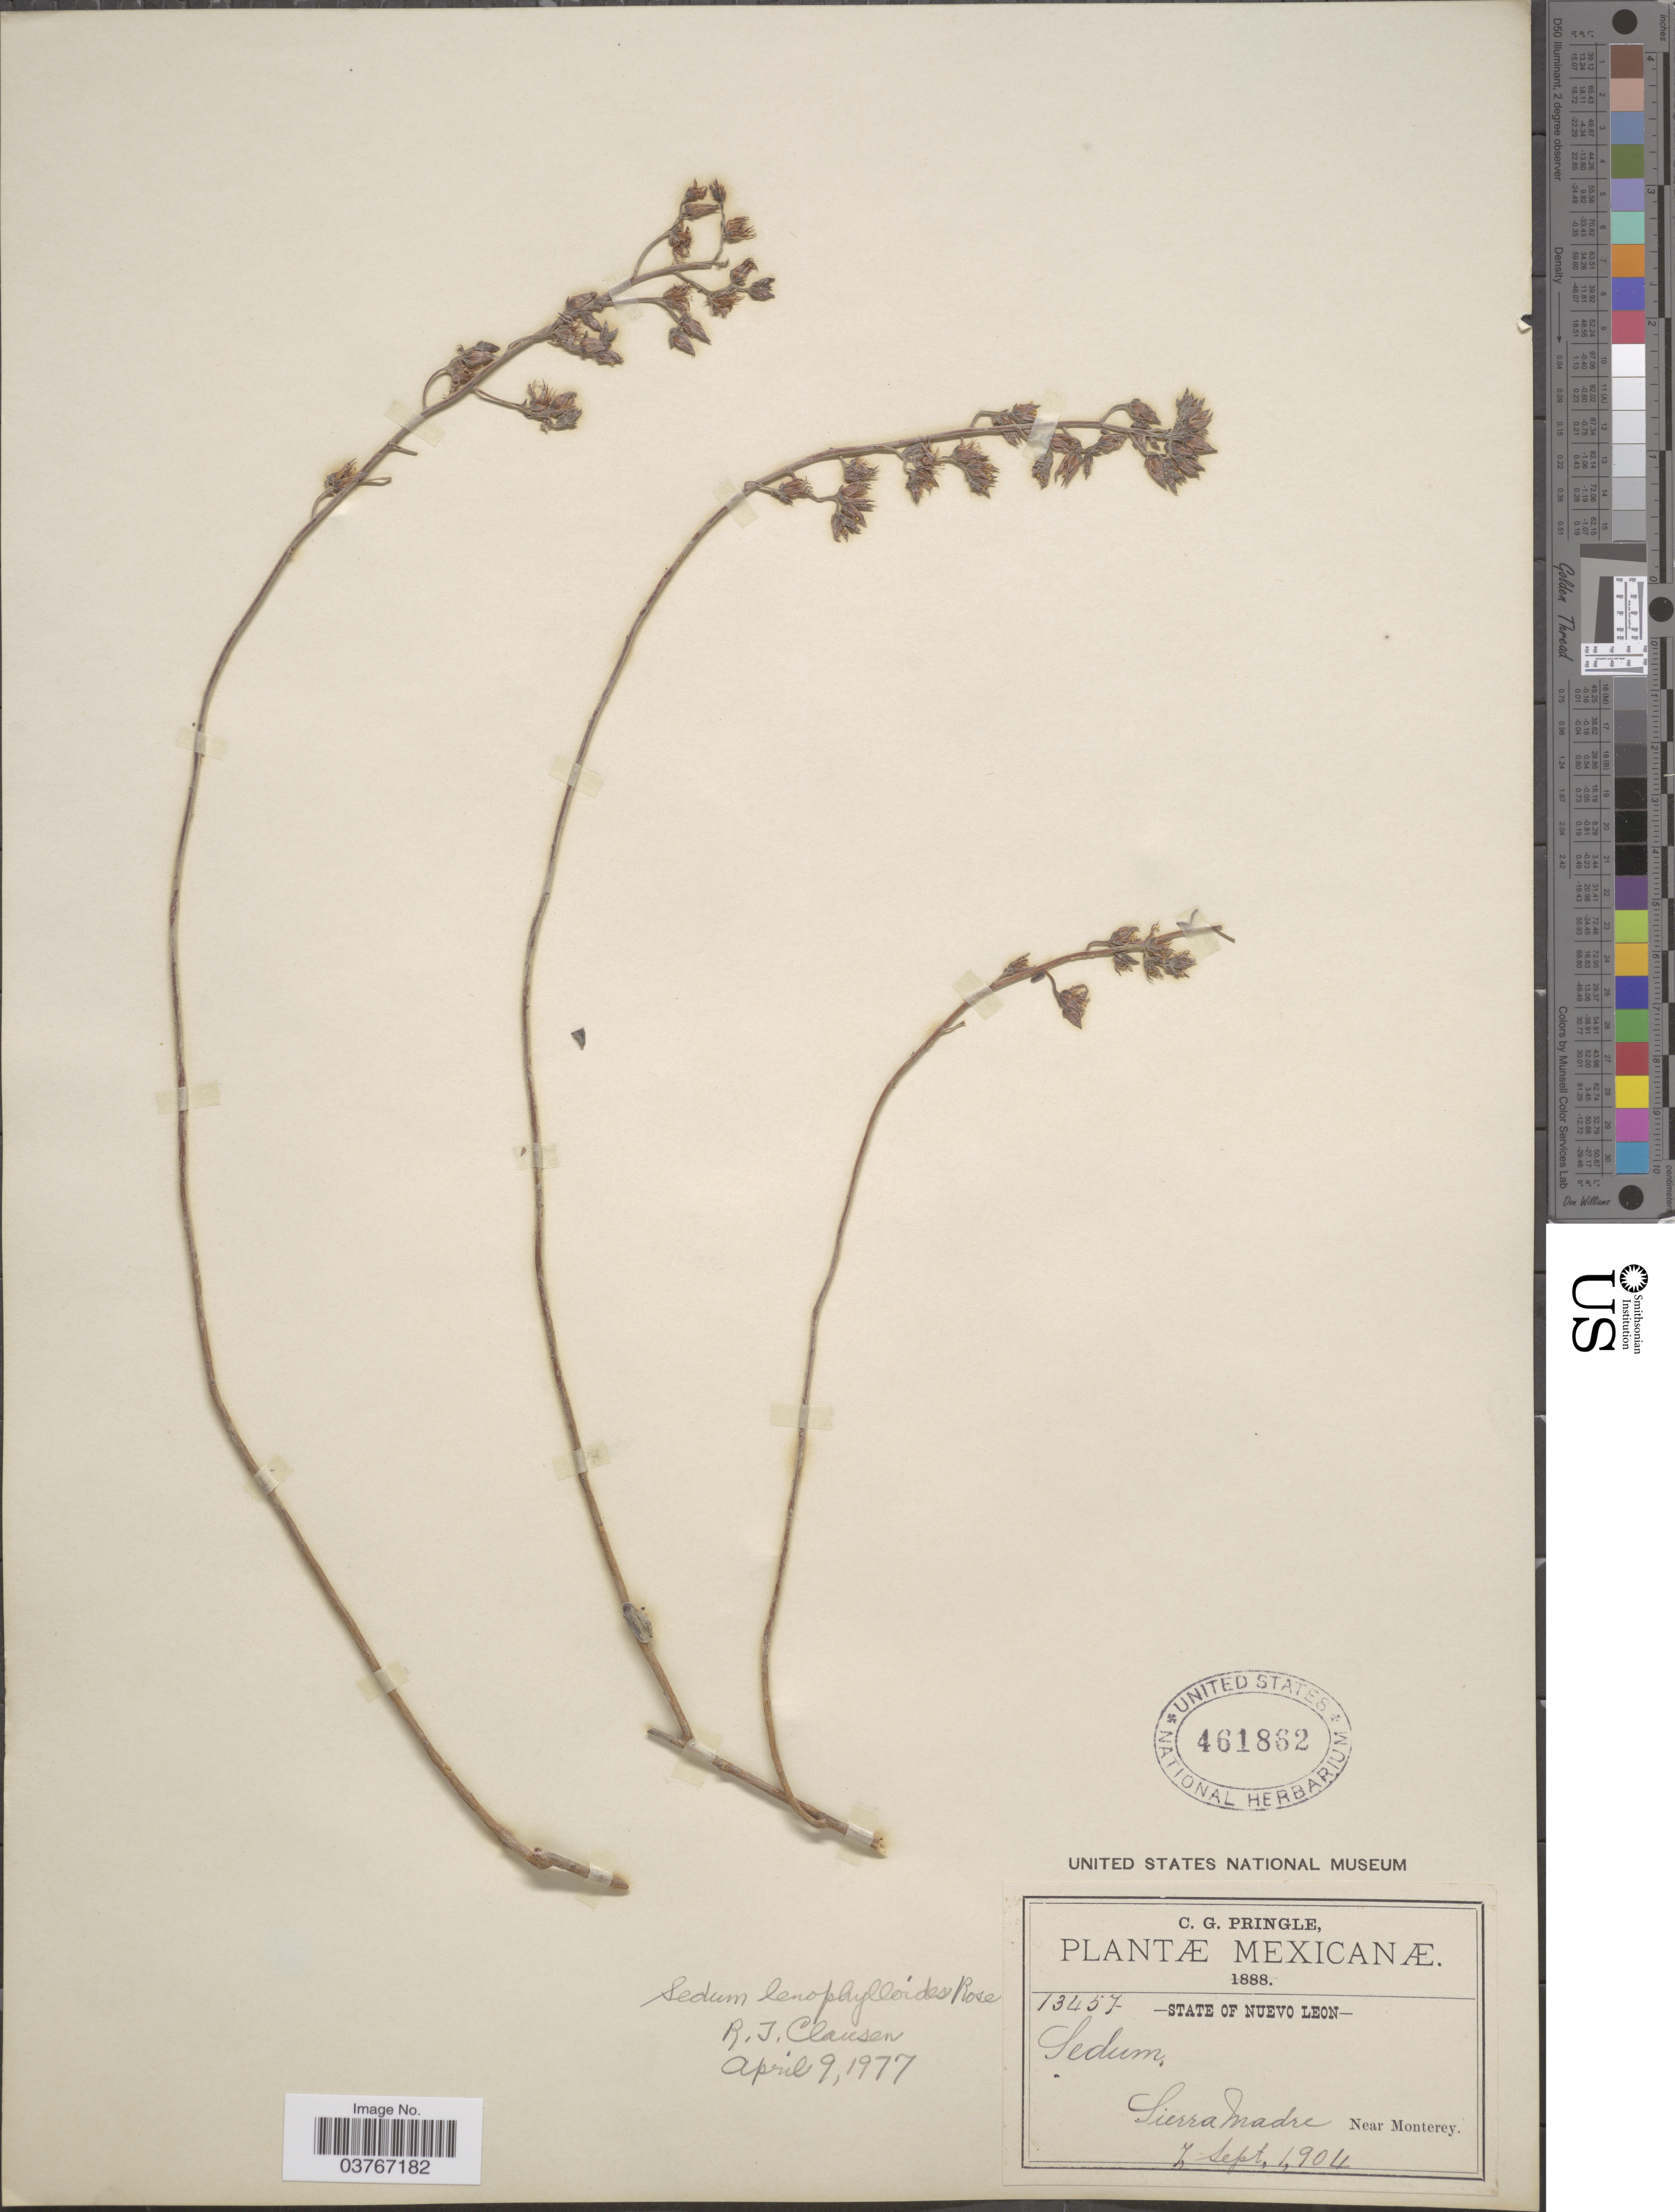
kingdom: Plantae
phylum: Tracheophyta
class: Magnoliopsida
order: Saxifragales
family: Crassulaceae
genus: Sedum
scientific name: Sedum lenophylloides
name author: Rose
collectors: C. G. Pringle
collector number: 13457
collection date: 1904-09-07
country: Mexico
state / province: Nuevo León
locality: Sierra Madre, Near Monterey.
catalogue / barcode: US 461862